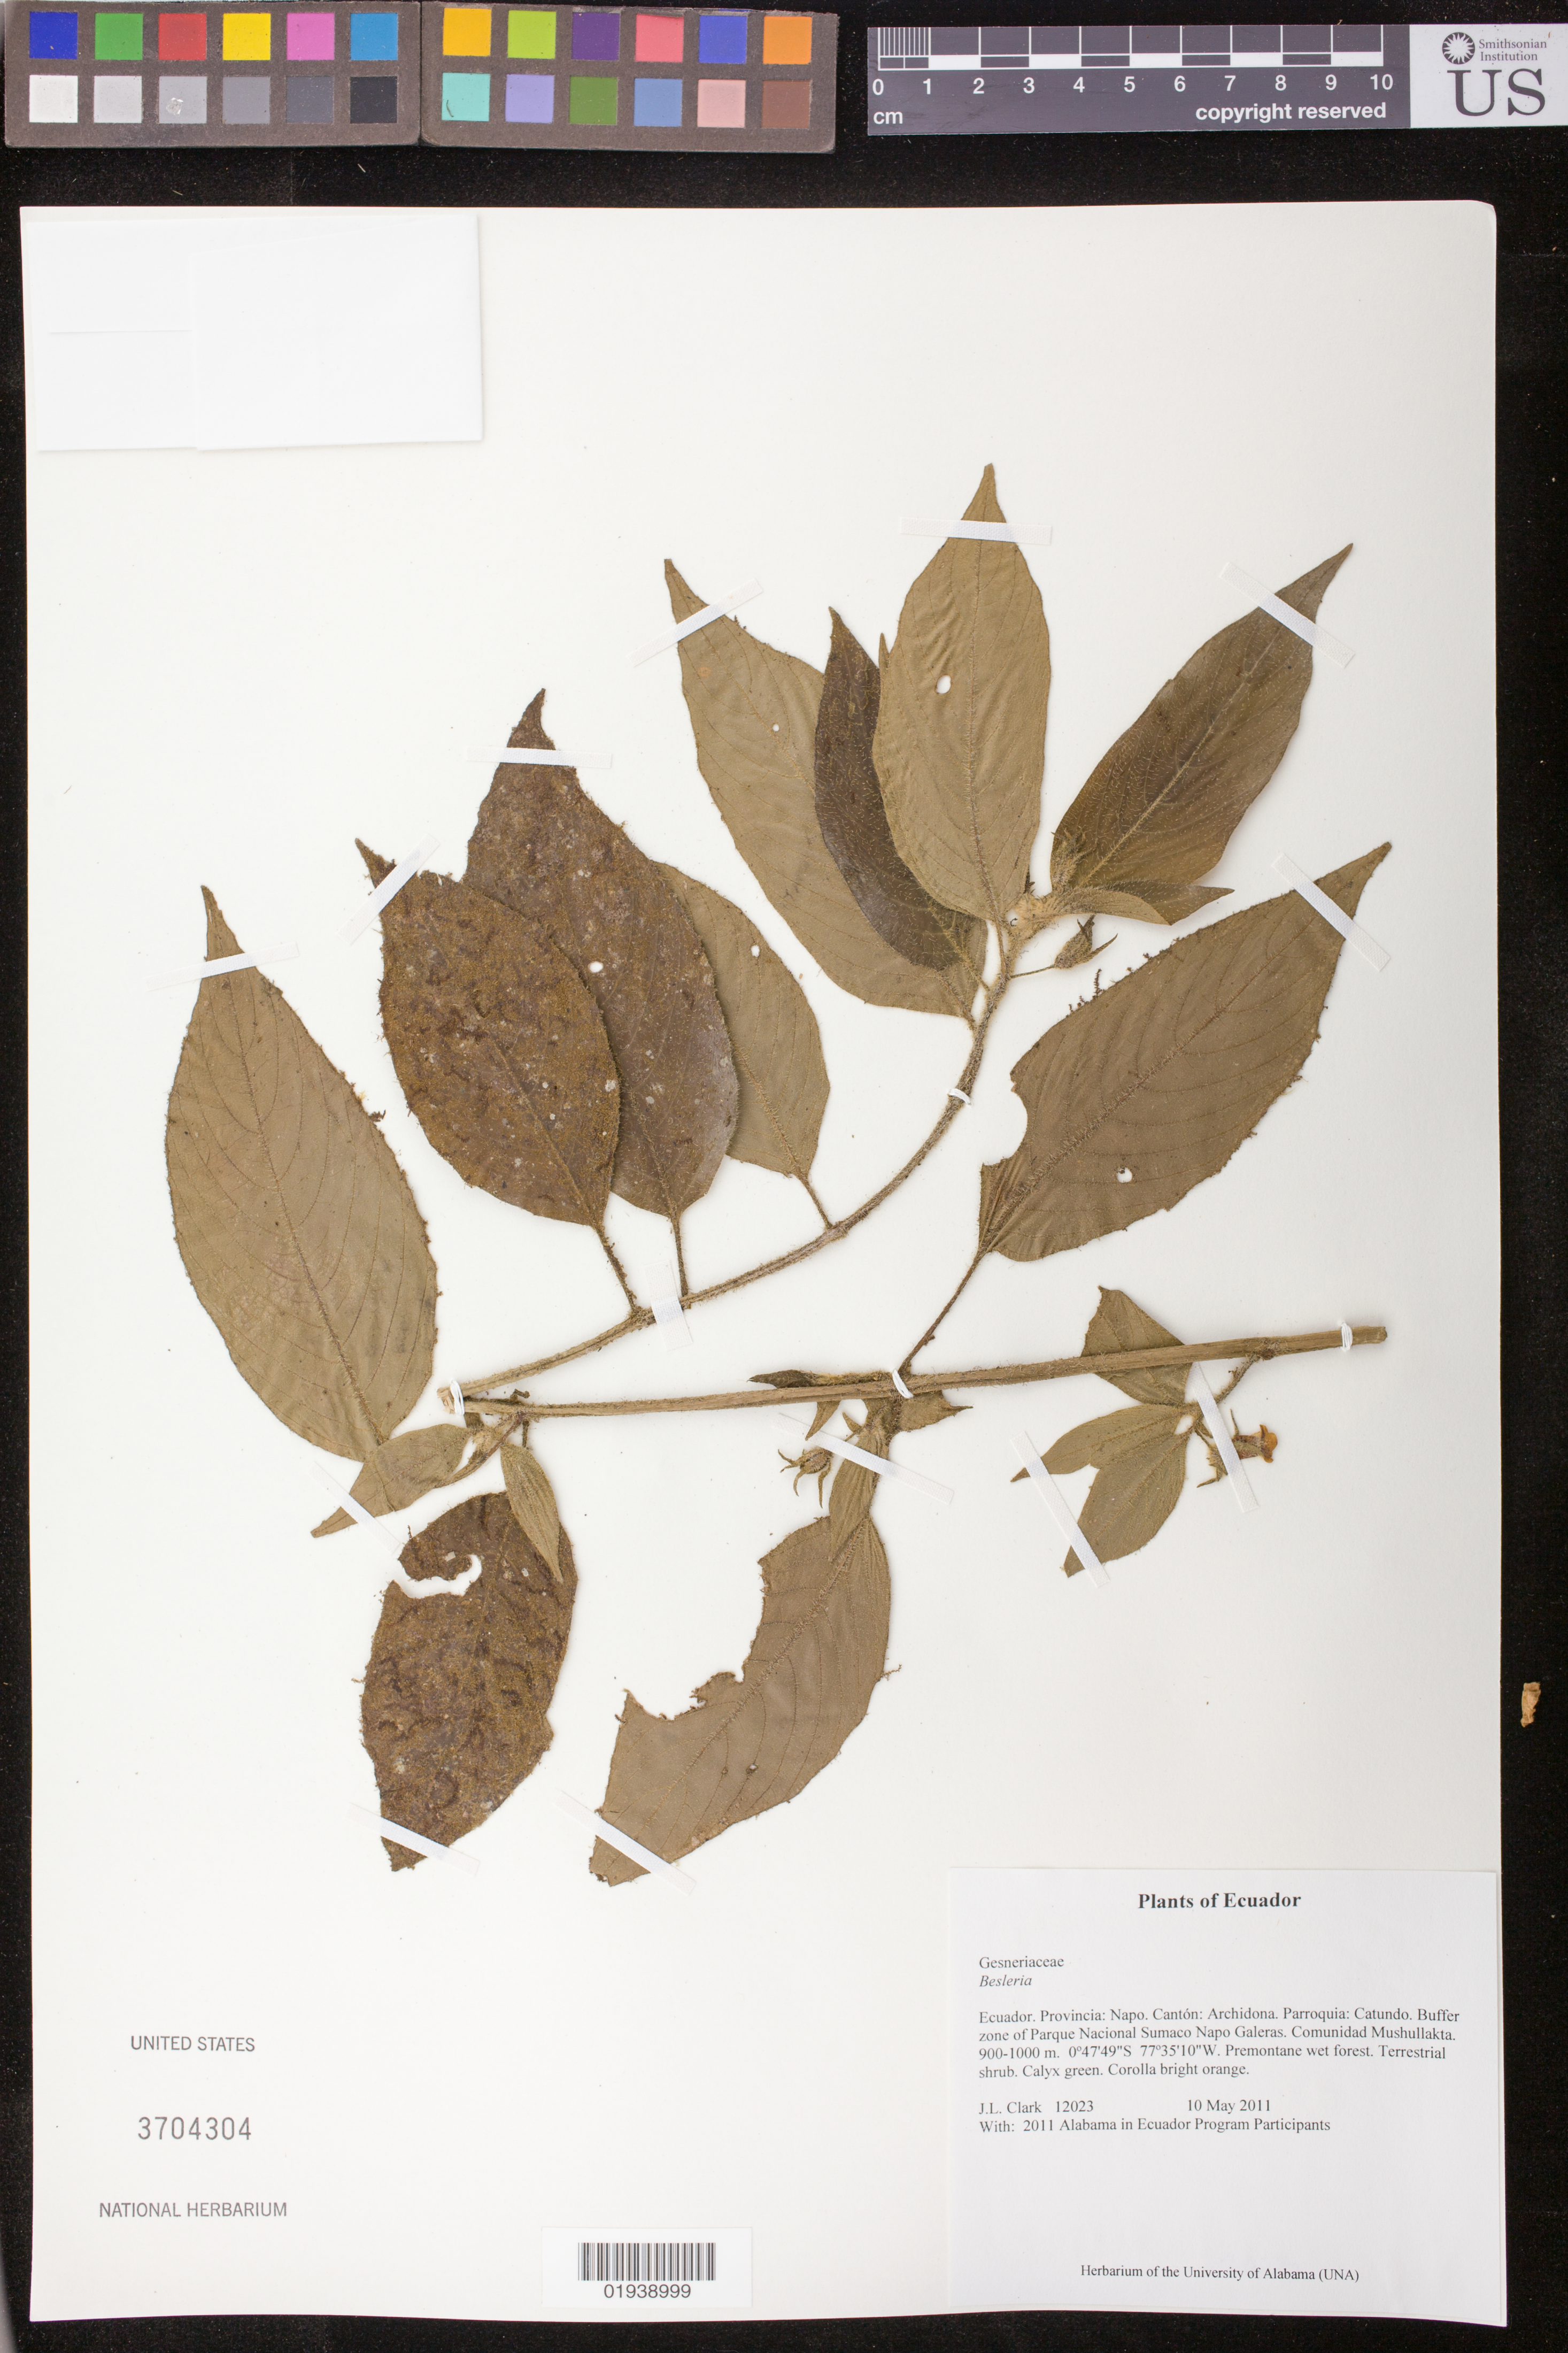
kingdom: Plantae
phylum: Tracheophyta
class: Magnoliopsida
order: Lamiales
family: Gesneriaceae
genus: Besleria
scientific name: Besleria sp.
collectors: J. L. Clark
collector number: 12023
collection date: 2011-05-10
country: Ecuador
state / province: Napo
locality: Canton Archidona, Parroquia Catundo, Buffer zone of Parque National Sumaco Napo Galeras. Communidad Mushullakta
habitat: Premontane wet forest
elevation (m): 900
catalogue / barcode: US 3704304